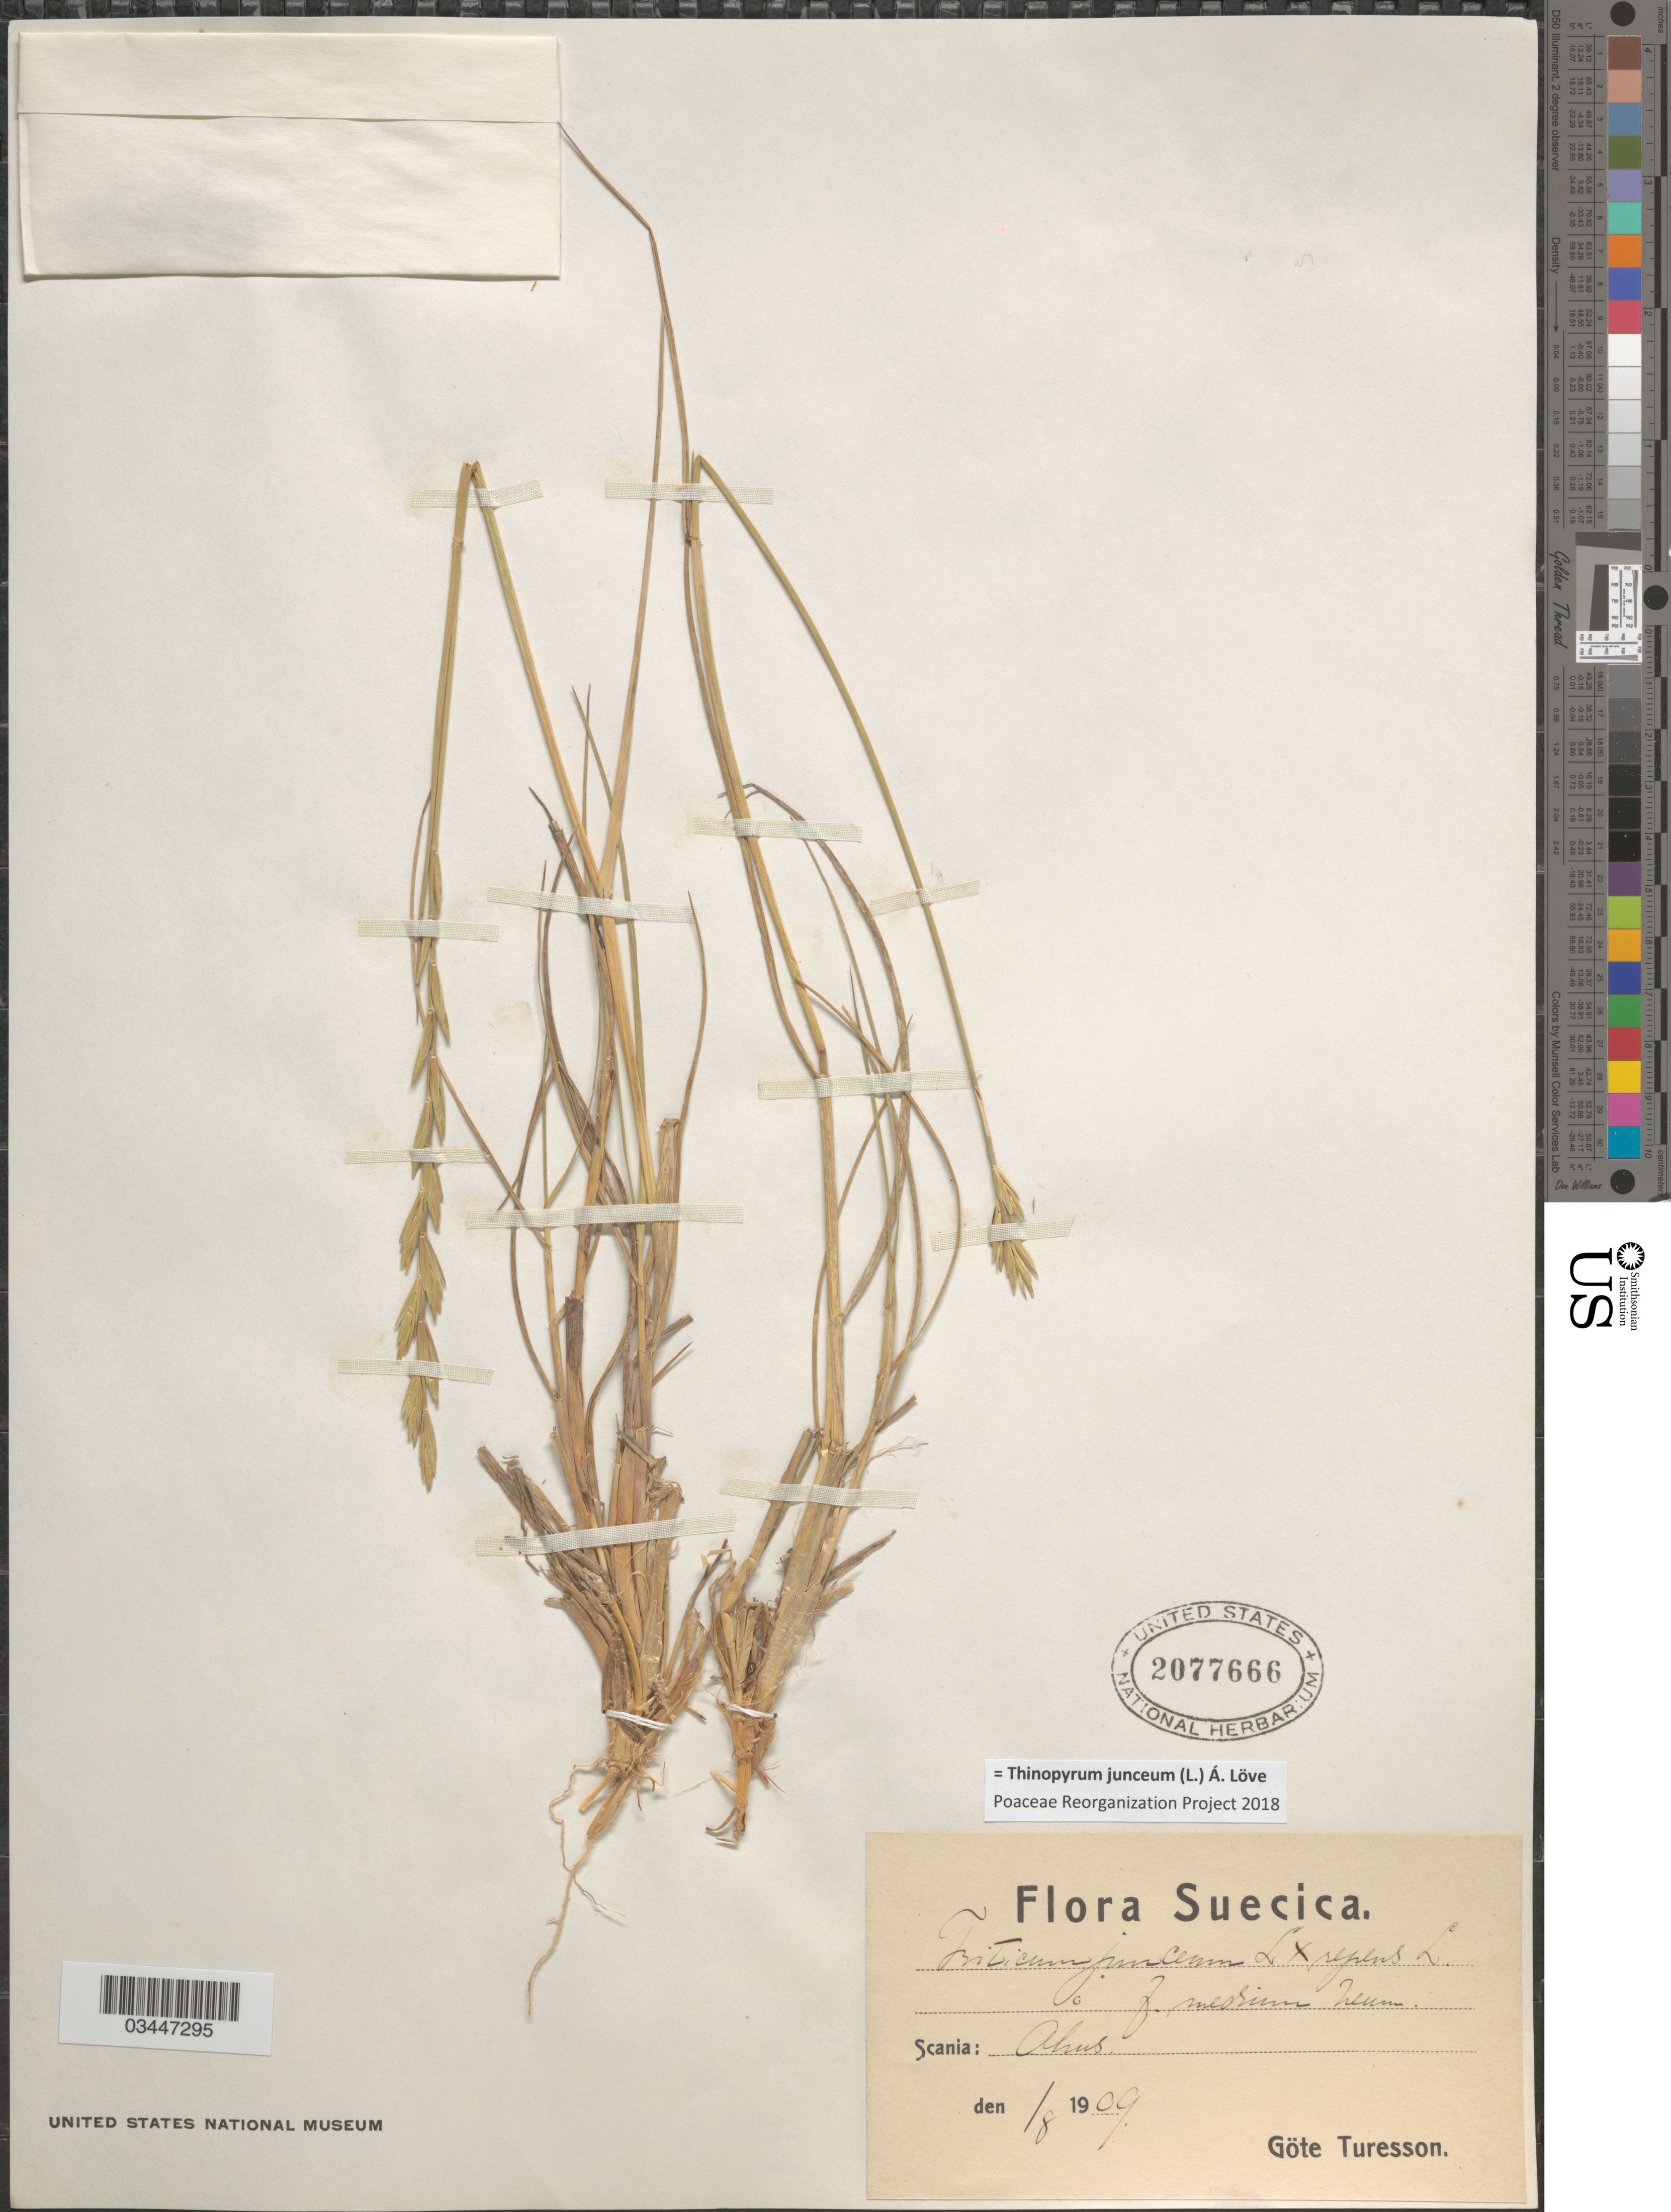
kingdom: Plantae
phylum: Tracheophyta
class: Liliopsida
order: Poales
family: Poaceae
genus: Thinopyrum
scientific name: Thinopyrum junceum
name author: (L.) Á. Löve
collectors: G. Turesson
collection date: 1909-08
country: Sweden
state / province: Skåne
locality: Suecica. Scania: Åhus.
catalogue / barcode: US 2077666